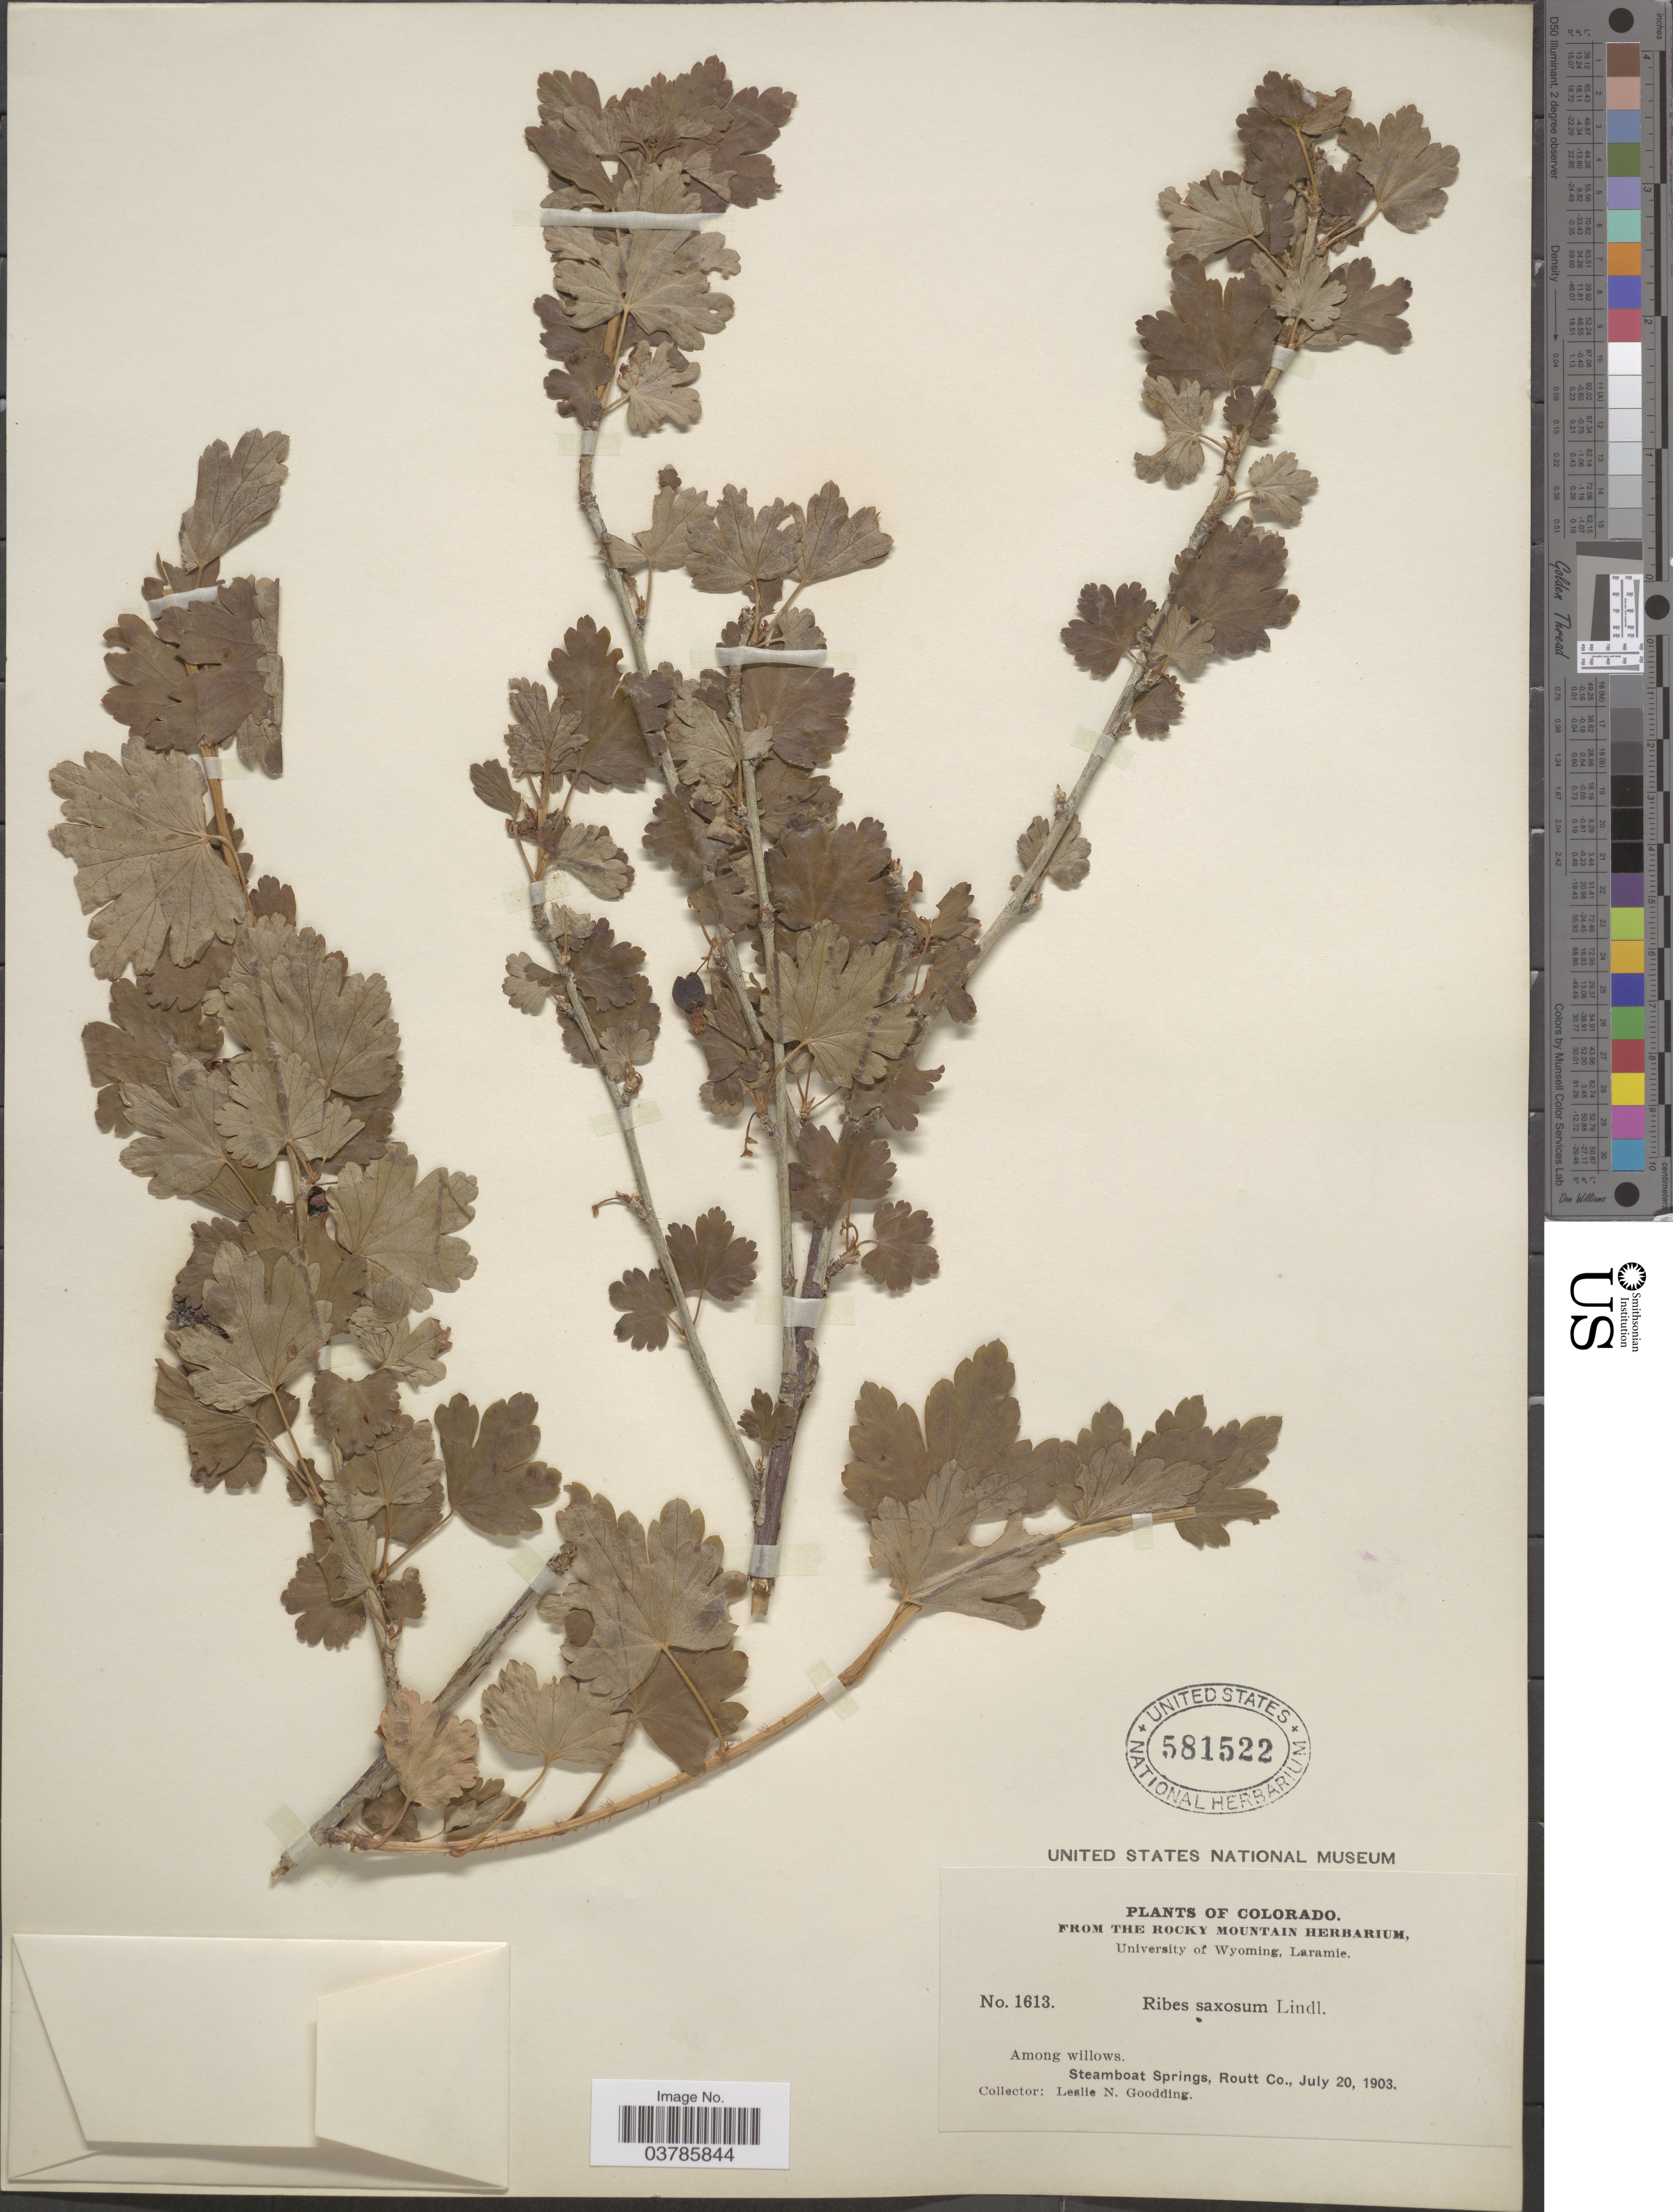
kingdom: Plantae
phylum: Tracheophyta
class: Magnoliopsida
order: Saxifragales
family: Grossulariaceae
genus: Ribes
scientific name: Ribes inerme var. inerme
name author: Rydb.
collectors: L. N. Goodding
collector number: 1613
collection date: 1903-07-20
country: United States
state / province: Colorado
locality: Among willows. Steamboat Springs, Routt Co.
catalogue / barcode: US 581522